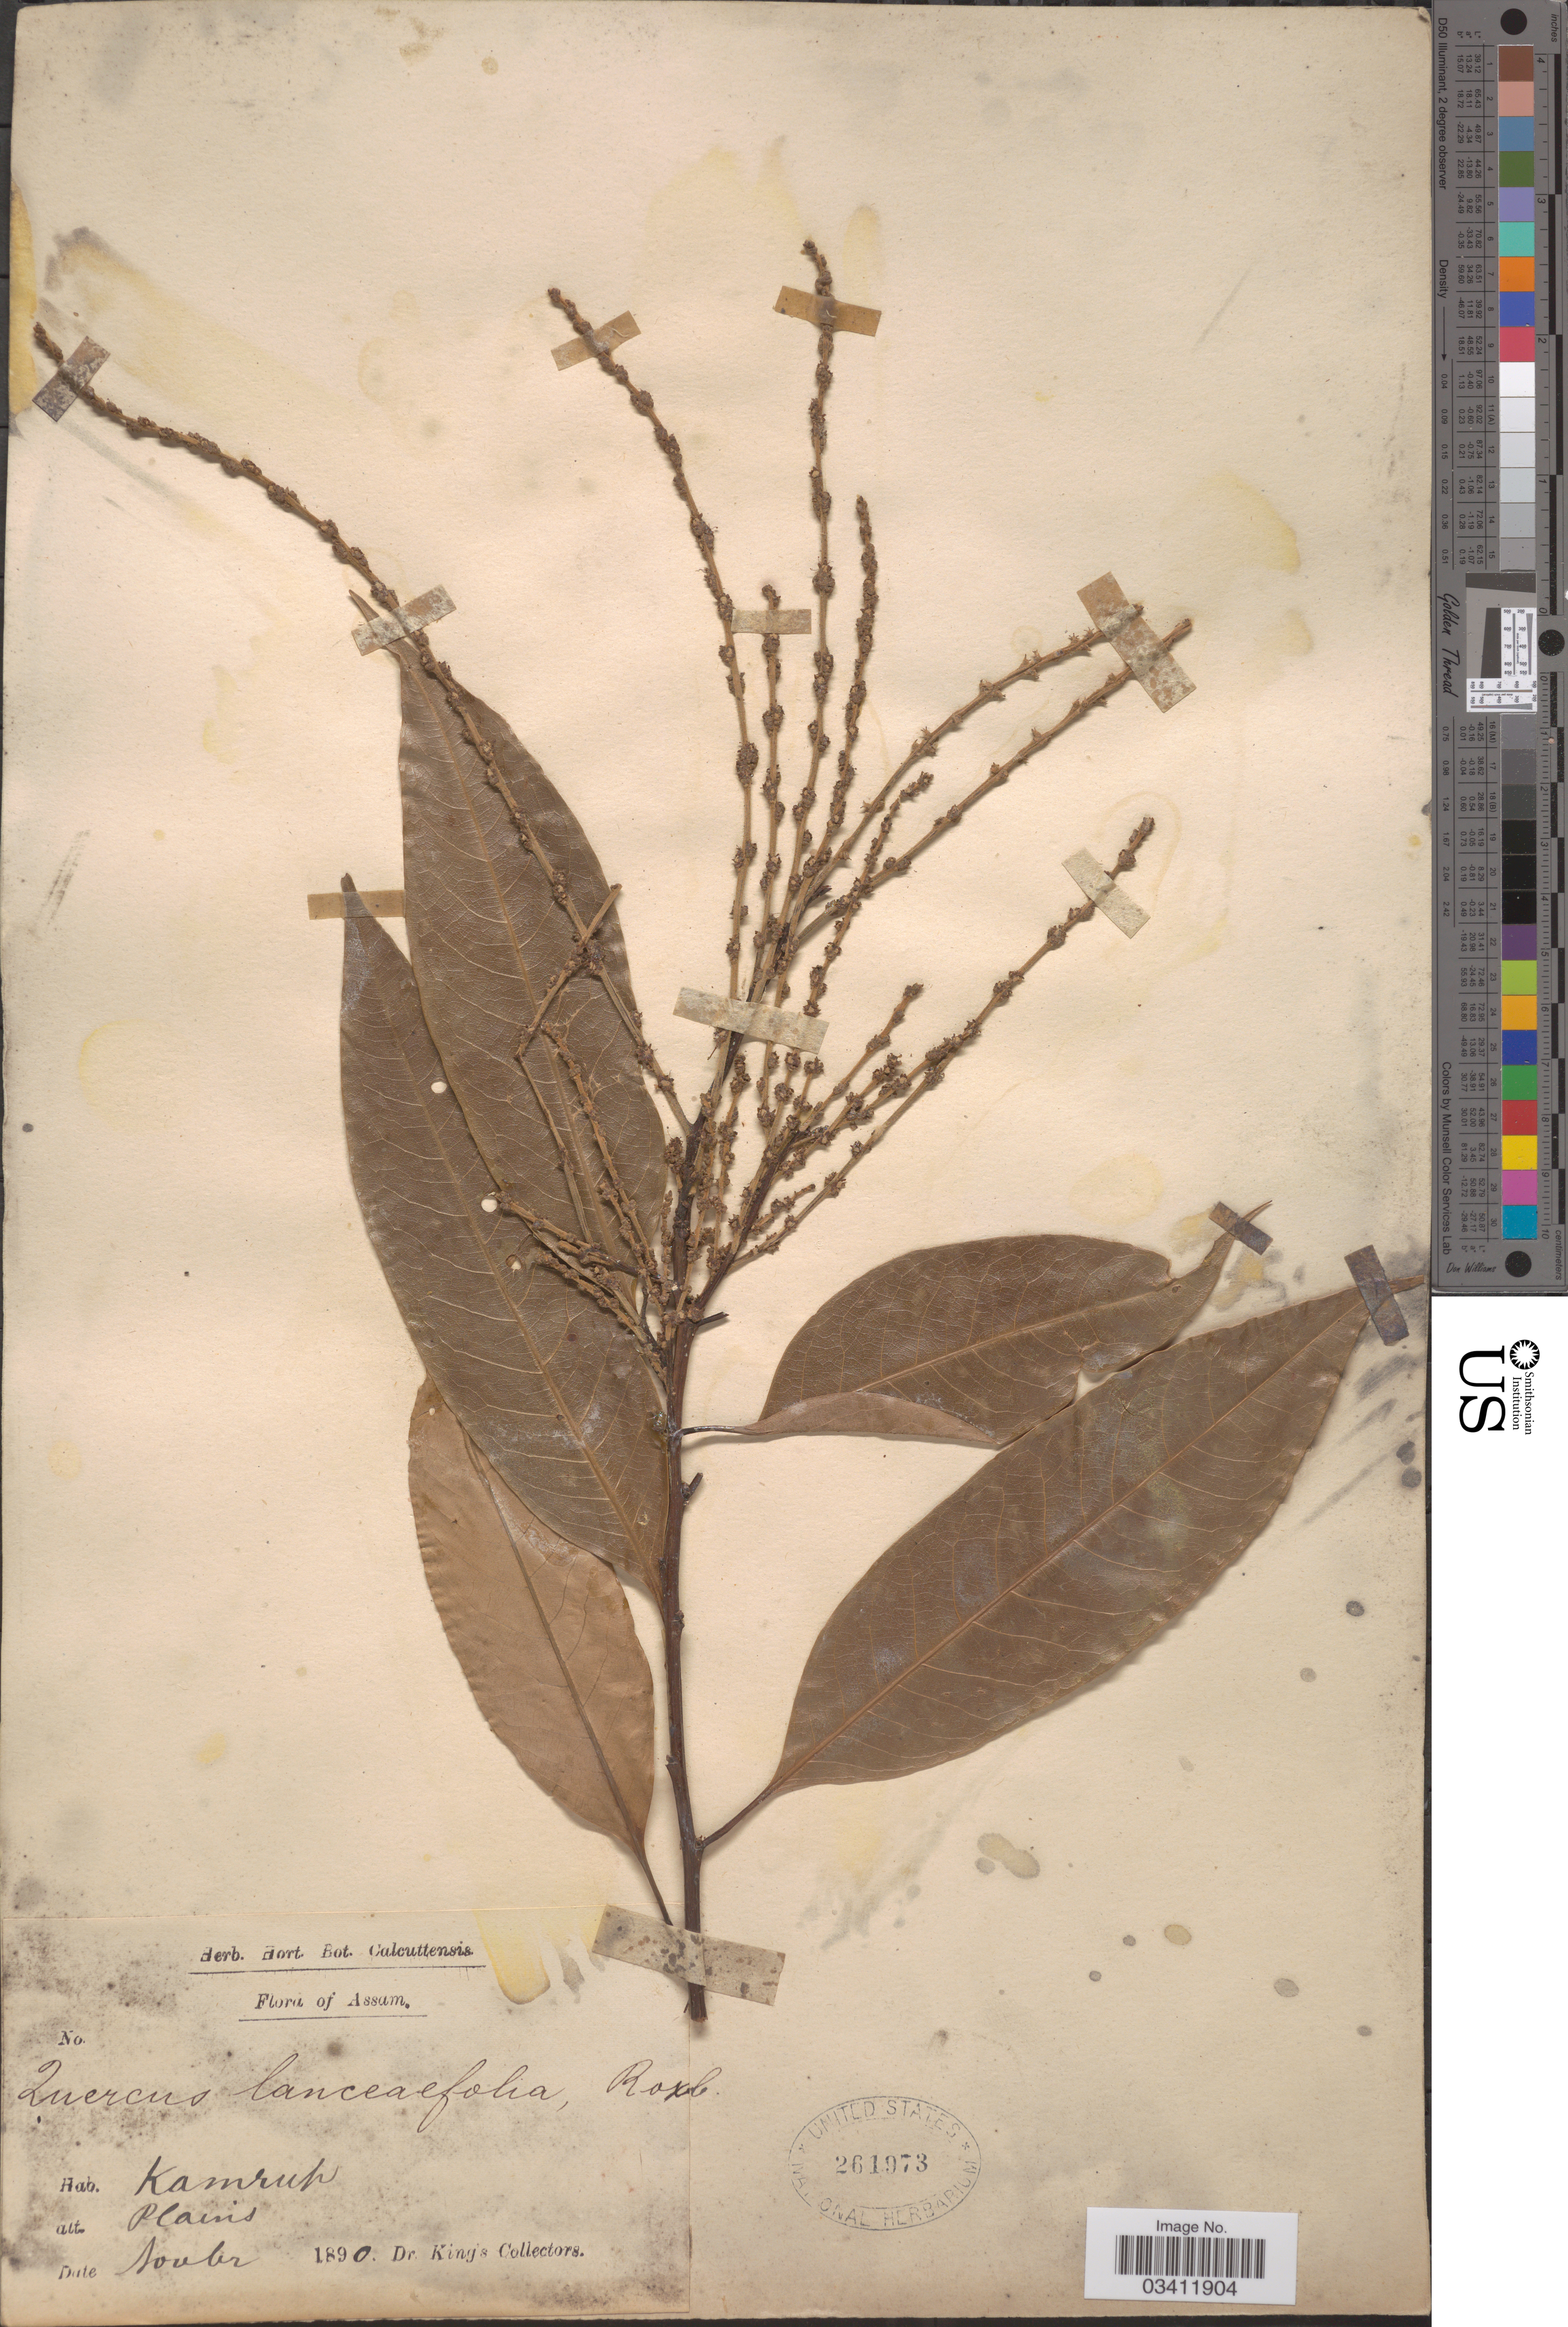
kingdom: Plantae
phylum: Tracheophyta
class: Magnoliopsida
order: Fagales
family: Fagaceae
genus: Quercus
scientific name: Quercus lanceifolia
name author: Roxb.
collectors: Dr. King's collector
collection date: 1890-11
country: India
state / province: Assam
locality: Kamrup. Plains.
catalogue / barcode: US 261973